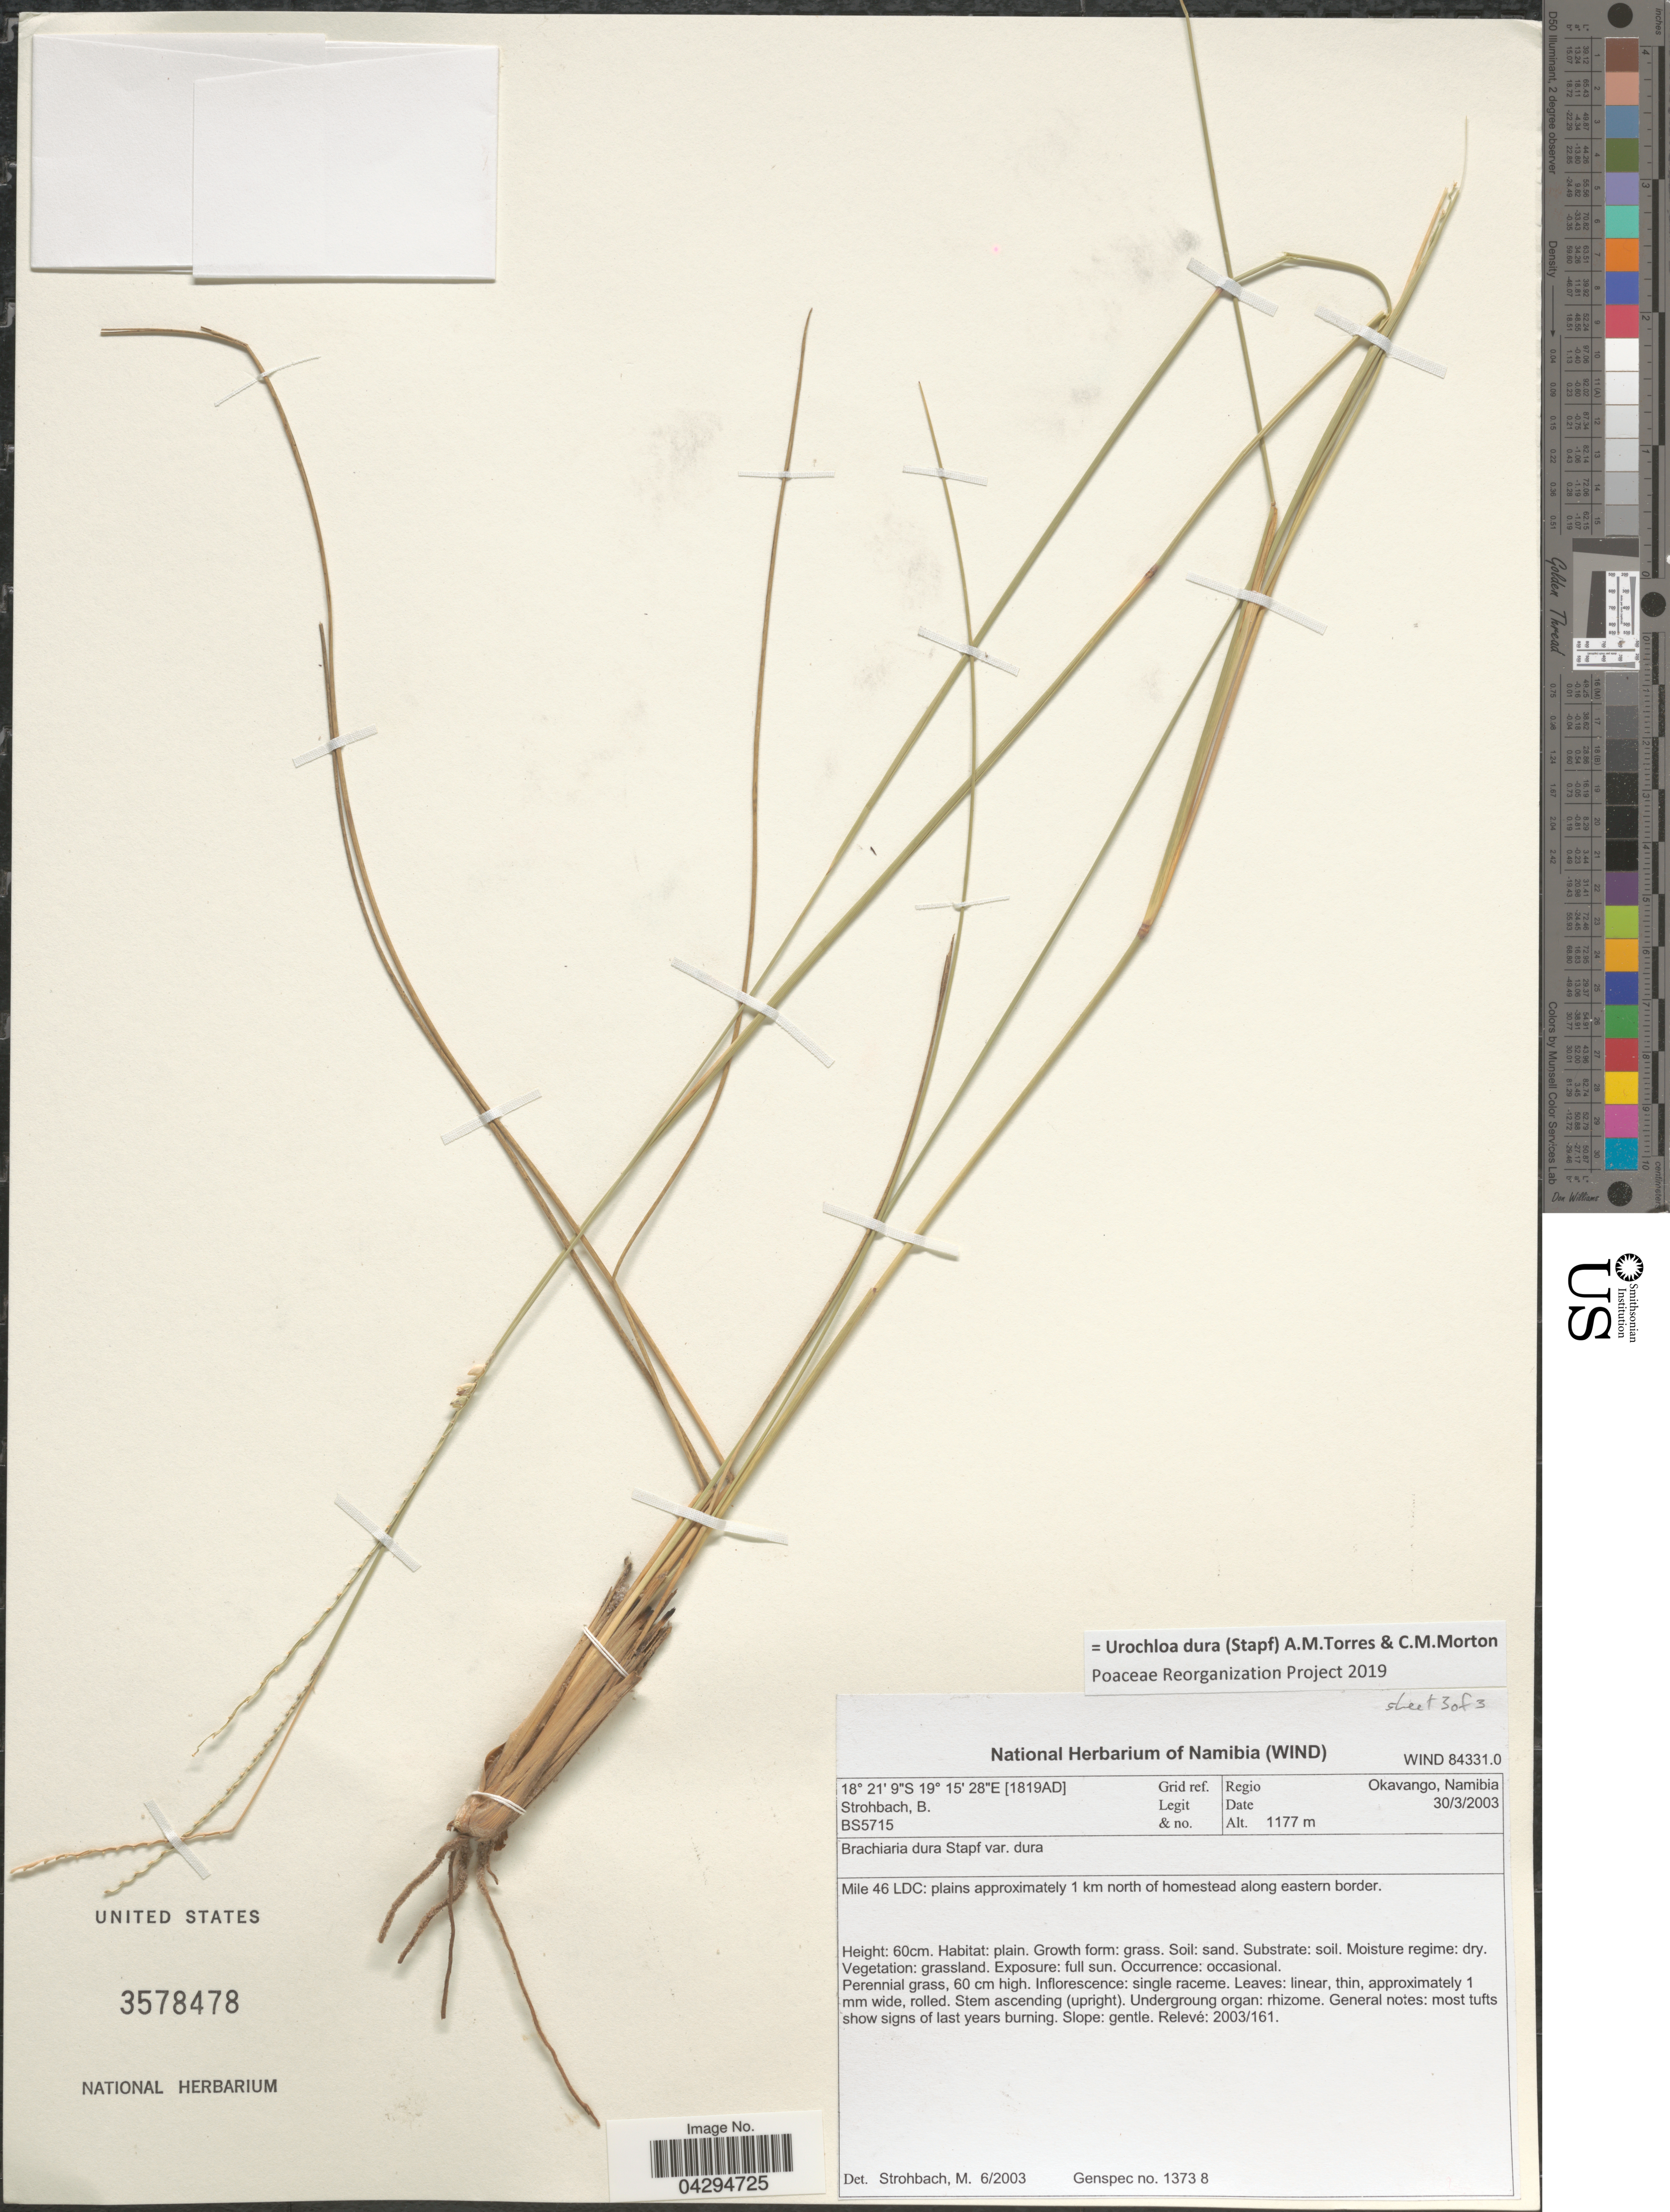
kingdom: Plantae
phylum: Tracheophyta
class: Liliopsida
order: Poales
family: Poaceae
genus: Urochloa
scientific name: Urochloa dura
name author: (Stapf) A.M. Torres & C.M. Morton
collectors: B. Strohbach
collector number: BS5715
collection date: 2003-03-30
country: Namibia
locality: [1819AD] Grid ref. Regio Okavango, Namibia. Mile 46 LDC: plains approximately 1 km north of homestead along eastern border.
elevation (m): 1177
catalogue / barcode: US 3578478